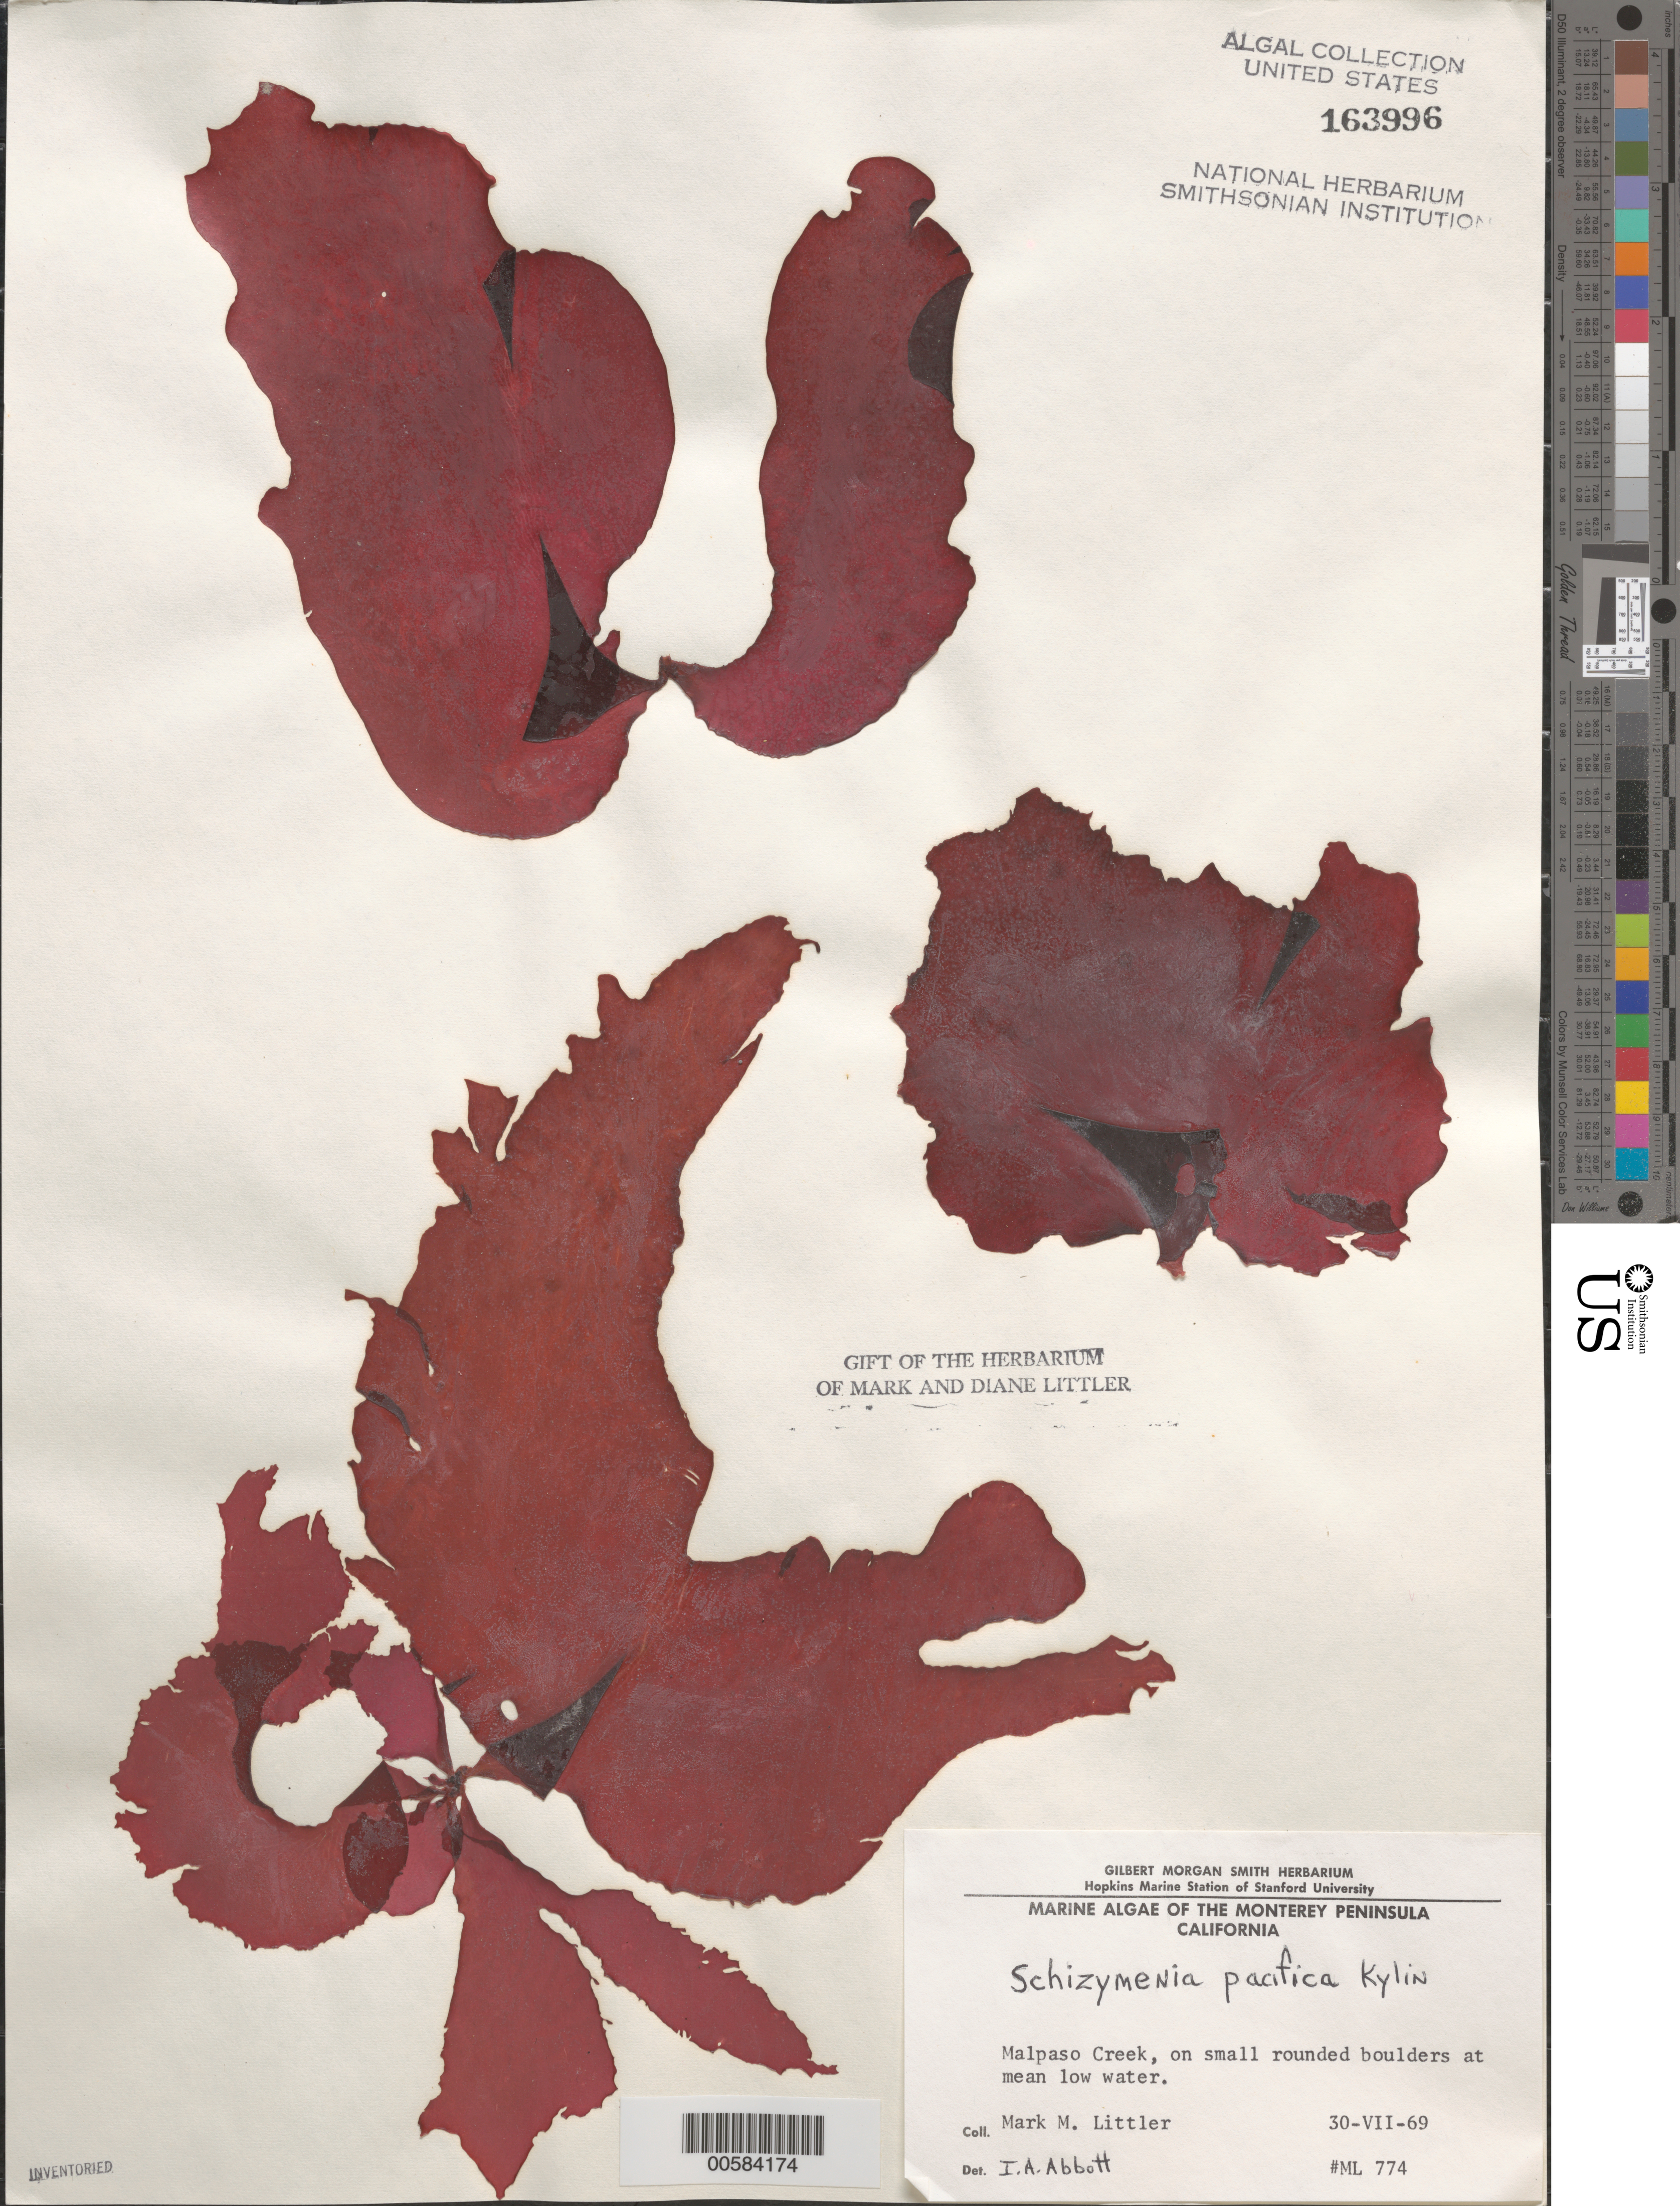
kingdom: Plantae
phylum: Rhodophyta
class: Florideophyceae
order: Nemastomatales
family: Schizymeniaceae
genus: Schizymenia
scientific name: Schizymenia pacifica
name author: (Kylin) Kylin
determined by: Abbott, Isabella A.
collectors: M. M. Littler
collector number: ML 774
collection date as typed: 30 Jul 1969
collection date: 1969-07-30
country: United States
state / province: California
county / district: Monterey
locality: Malpaso Creek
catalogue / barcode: US 163996